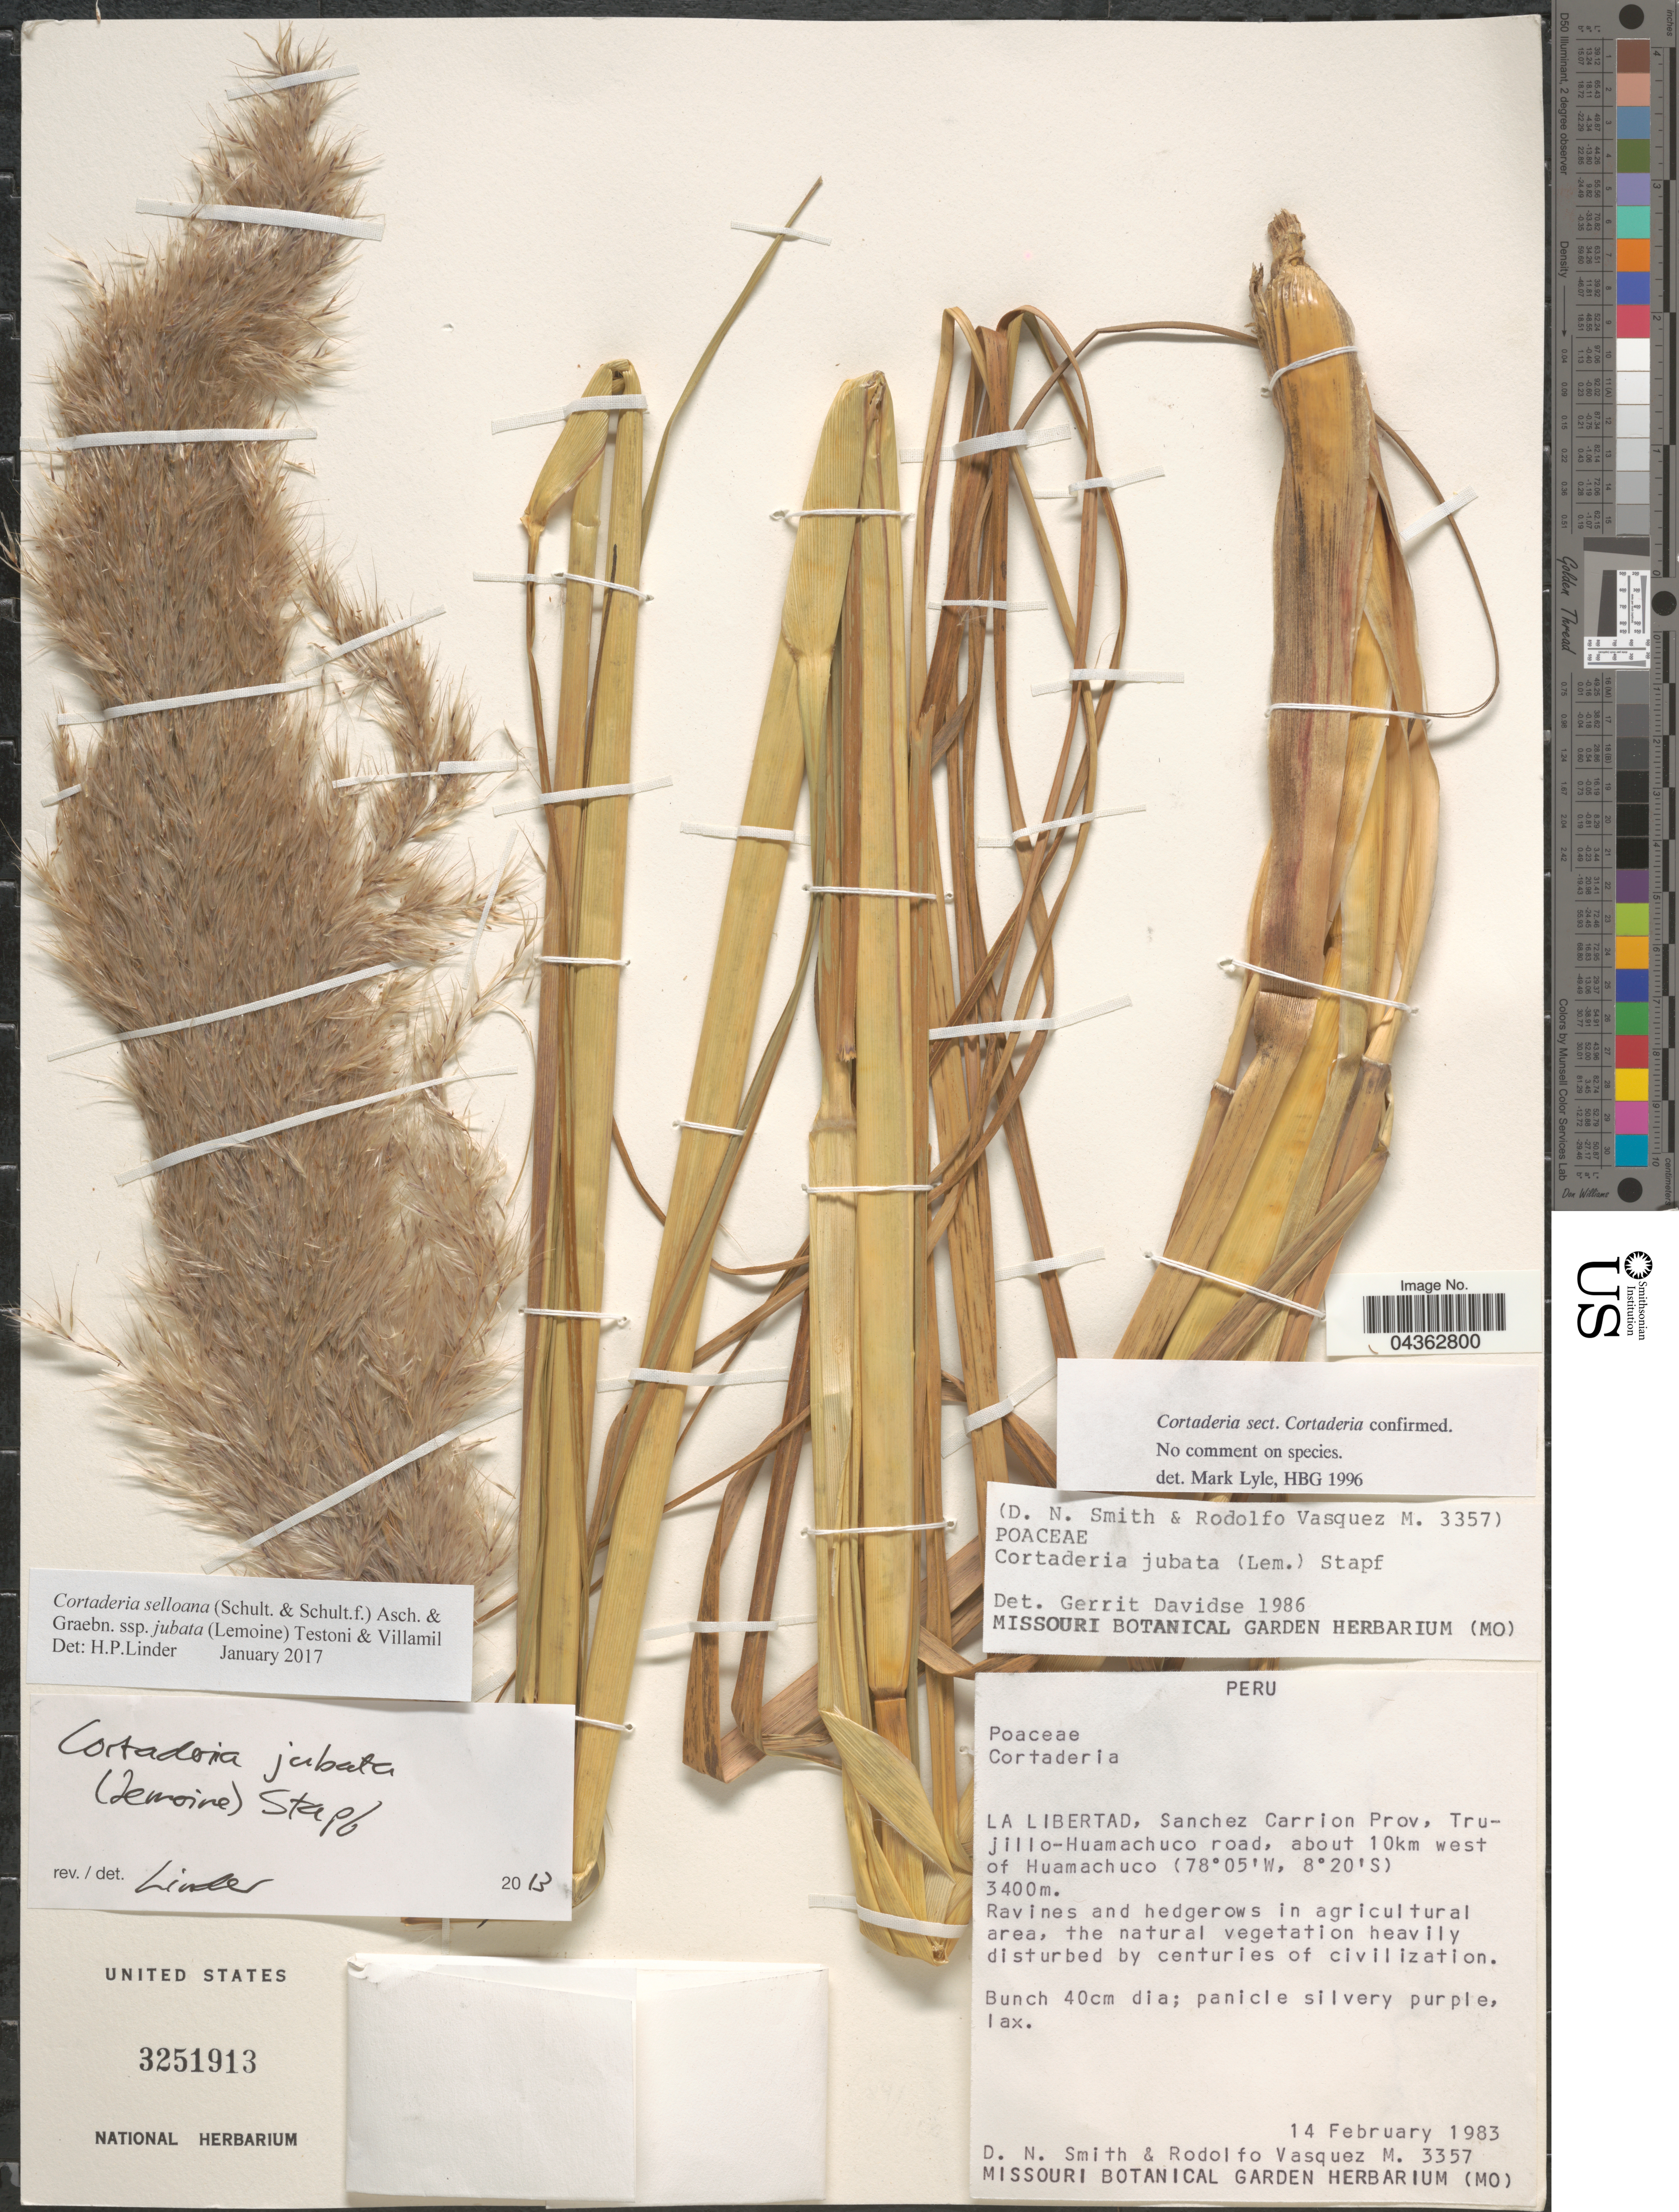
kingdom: Plantae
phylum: Tracheophyta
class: Liliopsida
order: Poales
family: Poaceae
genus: Cortaderia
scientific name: Cortaderia selloana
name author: (Schult. & Schult. f.) Asch. & Graebn.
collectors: D. Smith & R. Vásquez M.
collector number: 3357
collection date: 1983-02-14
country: Peru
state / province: La Libertad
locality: Sanchez Carrion Prov. Trujillo-Huamachuco road, about 10km west of Huamachuco.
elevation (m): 3400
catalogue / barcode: US 3251913